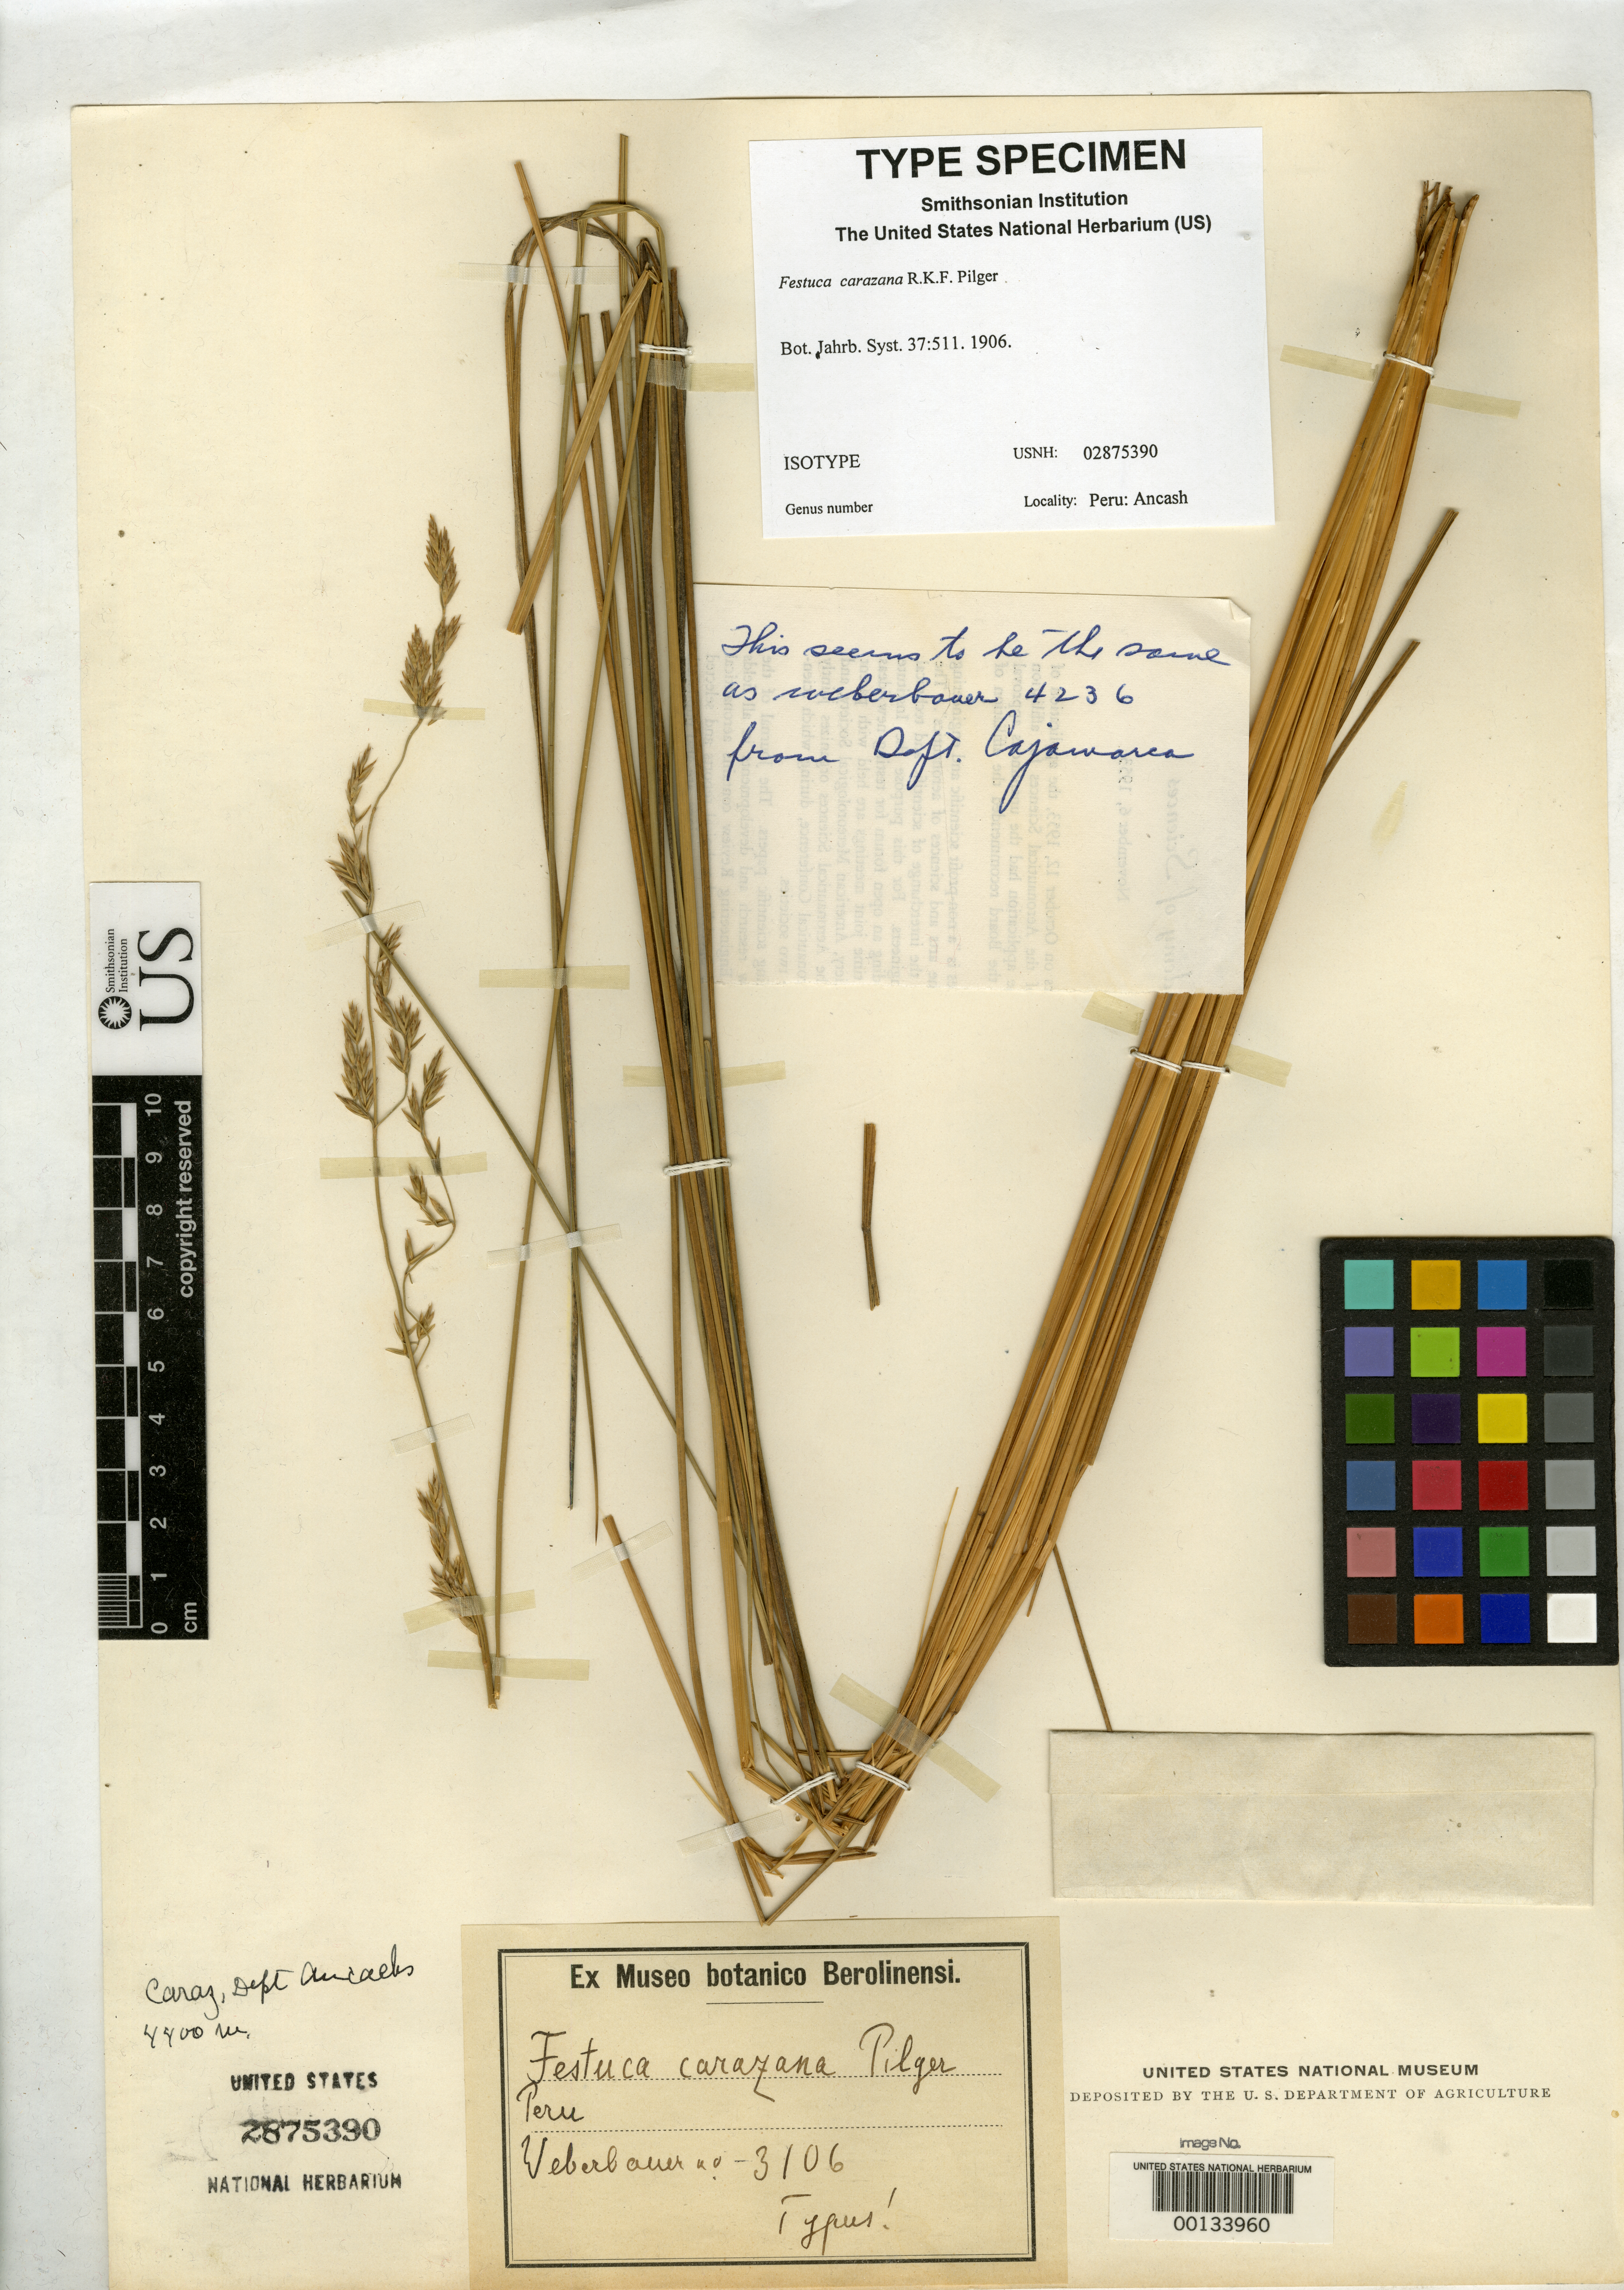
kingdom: Plantae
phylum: Tracheophyta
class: Liliopsida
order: Poales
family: Poaceae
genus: Festuca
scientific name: Festuca carazana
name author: Pilg.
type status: Isotype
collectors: A. Weberbauer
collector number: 3106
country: Peru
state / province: Ancash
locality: Cordillera Negra above Caraz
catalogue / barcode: US 2875390